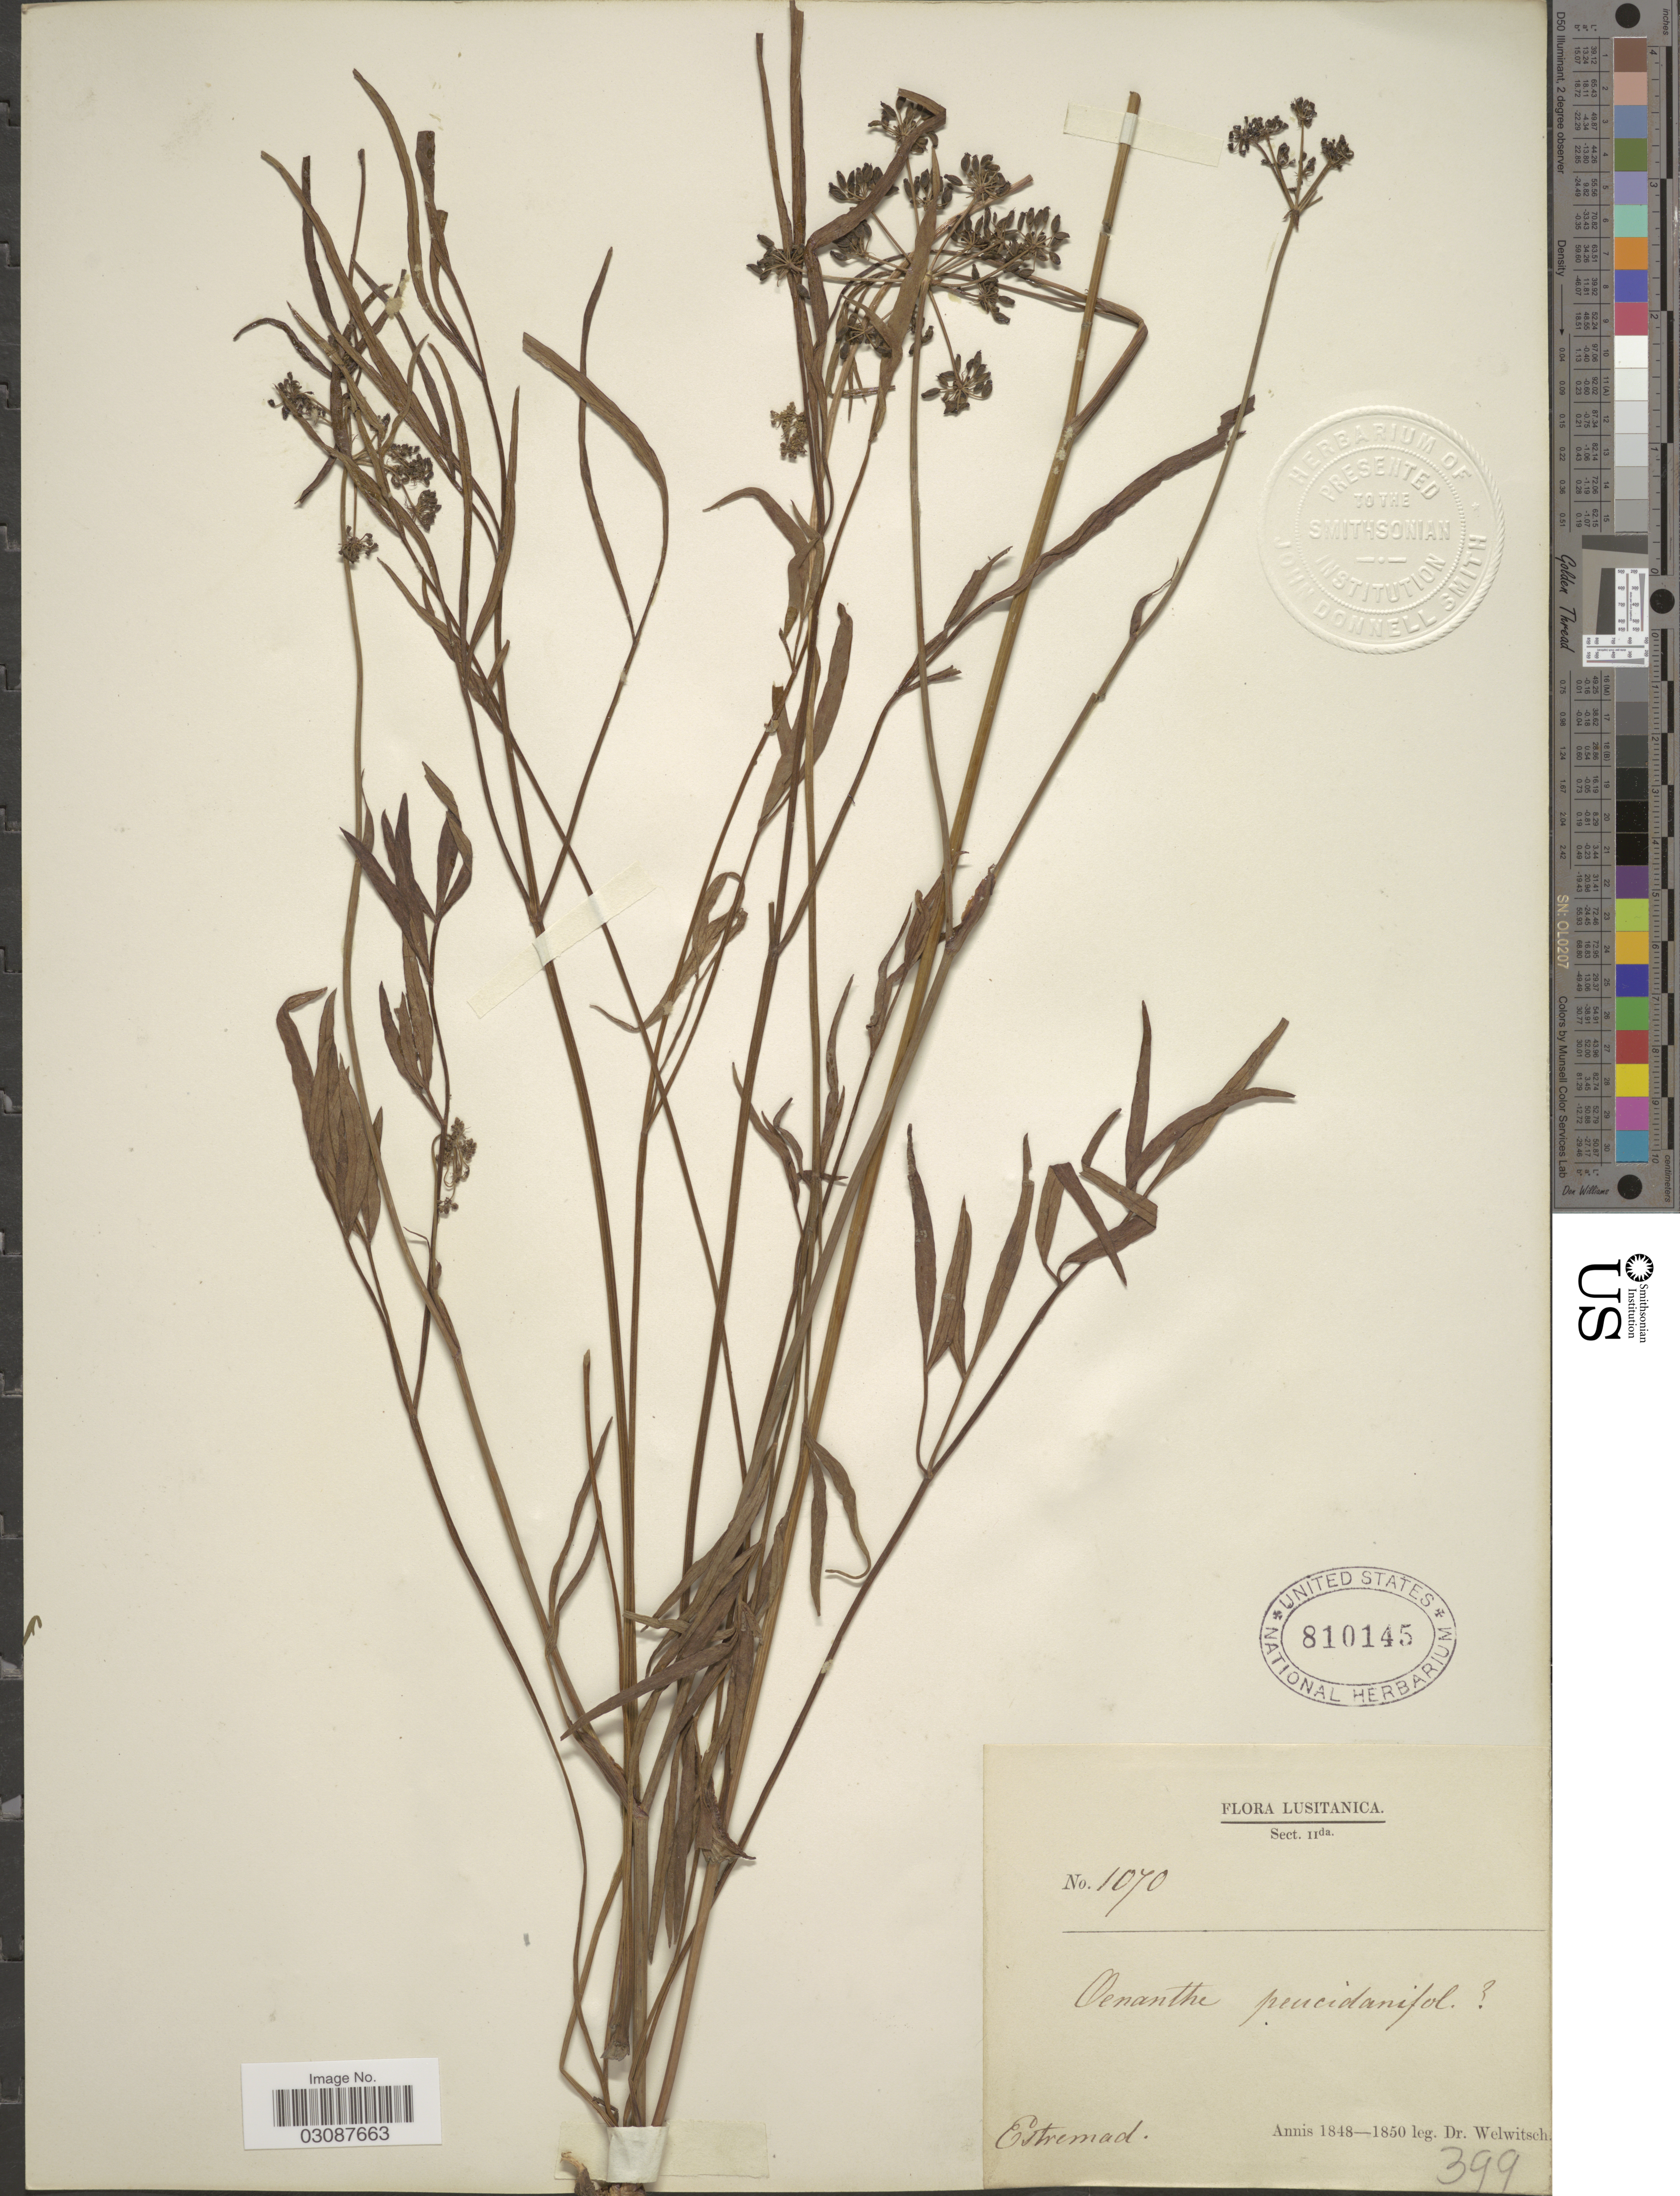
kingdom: Plantae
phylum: Tracheophyta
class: Magnoliopsida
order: Apiales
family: Apiaceae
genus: Oenanthe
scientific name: Oenanthe peucedanifolia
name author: Pollich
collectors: -. Welwitsch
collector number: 1070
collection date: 1848/1850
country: Portugal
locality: Lusitanica, Estremad.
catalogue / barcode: US 810145